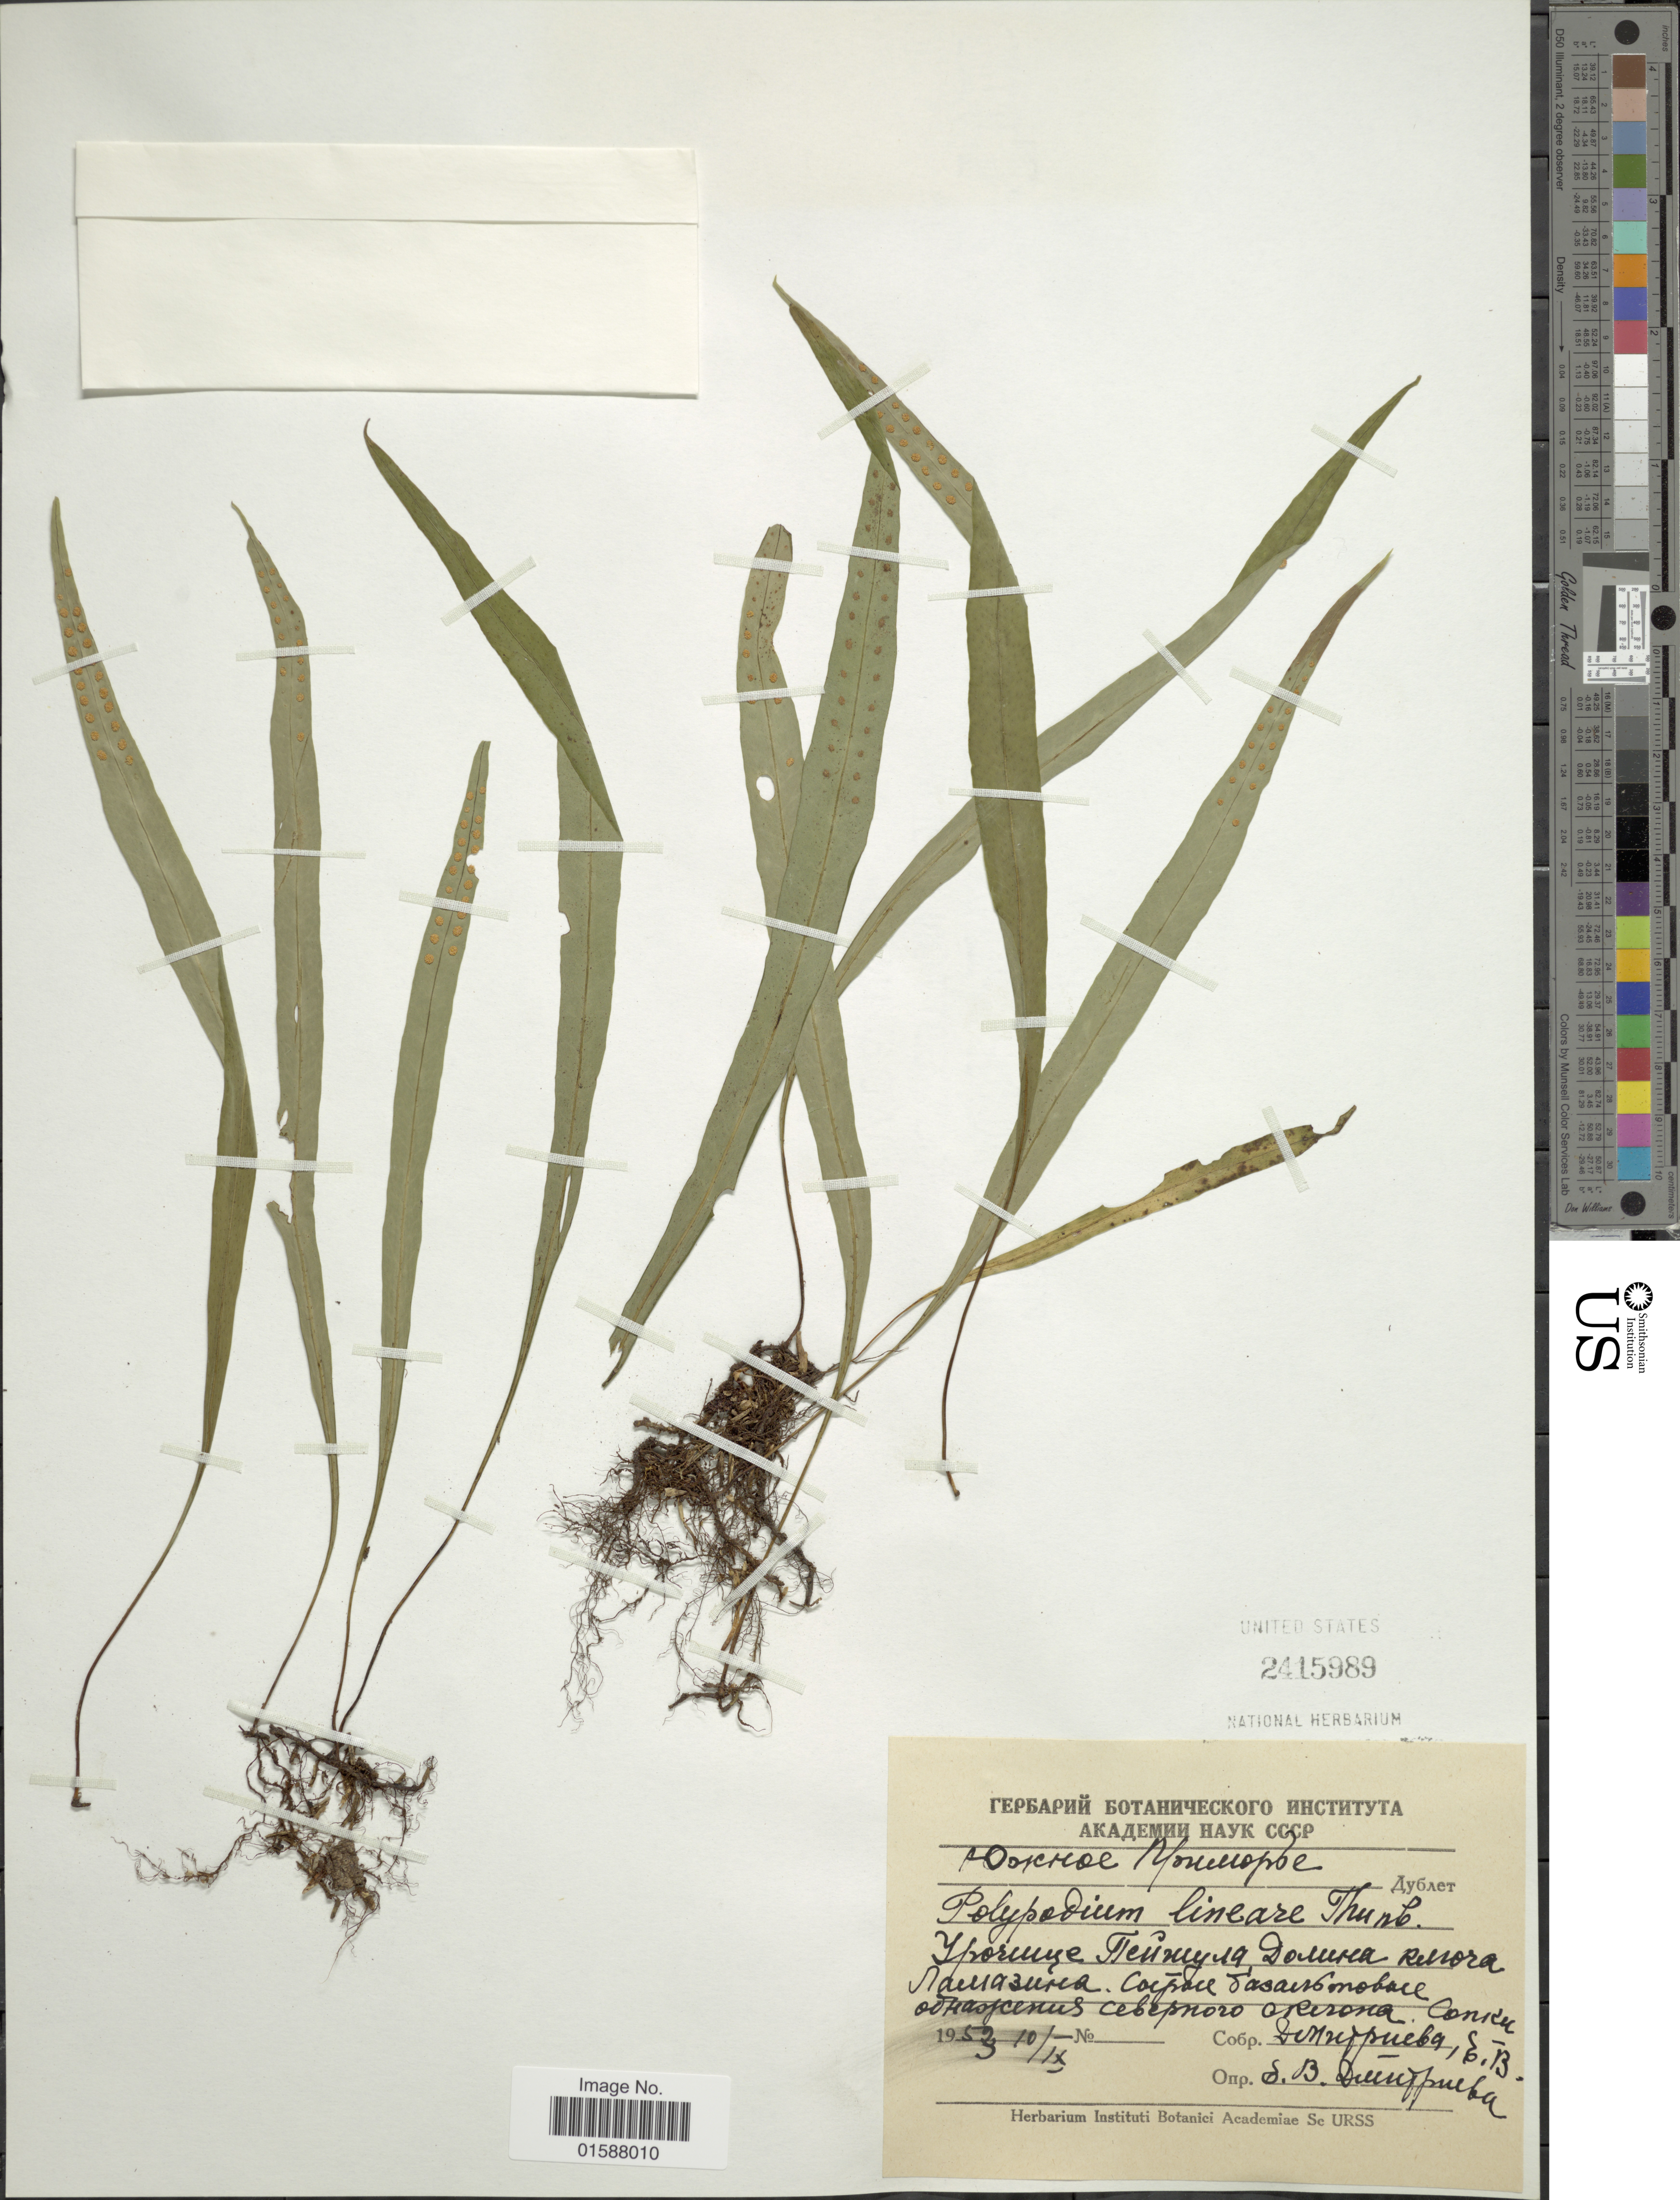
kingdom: Plantae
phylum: Tracheophyta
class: Polypodiopsida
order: Polypodiales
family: Polypodiaceae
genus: Lepisorus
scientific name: Lepisorus thunbergianus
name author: (Kaulf.) Ching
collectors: E. Dmitrieva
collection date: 1953-09-10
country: Russian Federation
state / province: Primorsky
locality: Peyshula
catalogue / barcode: US 2415989